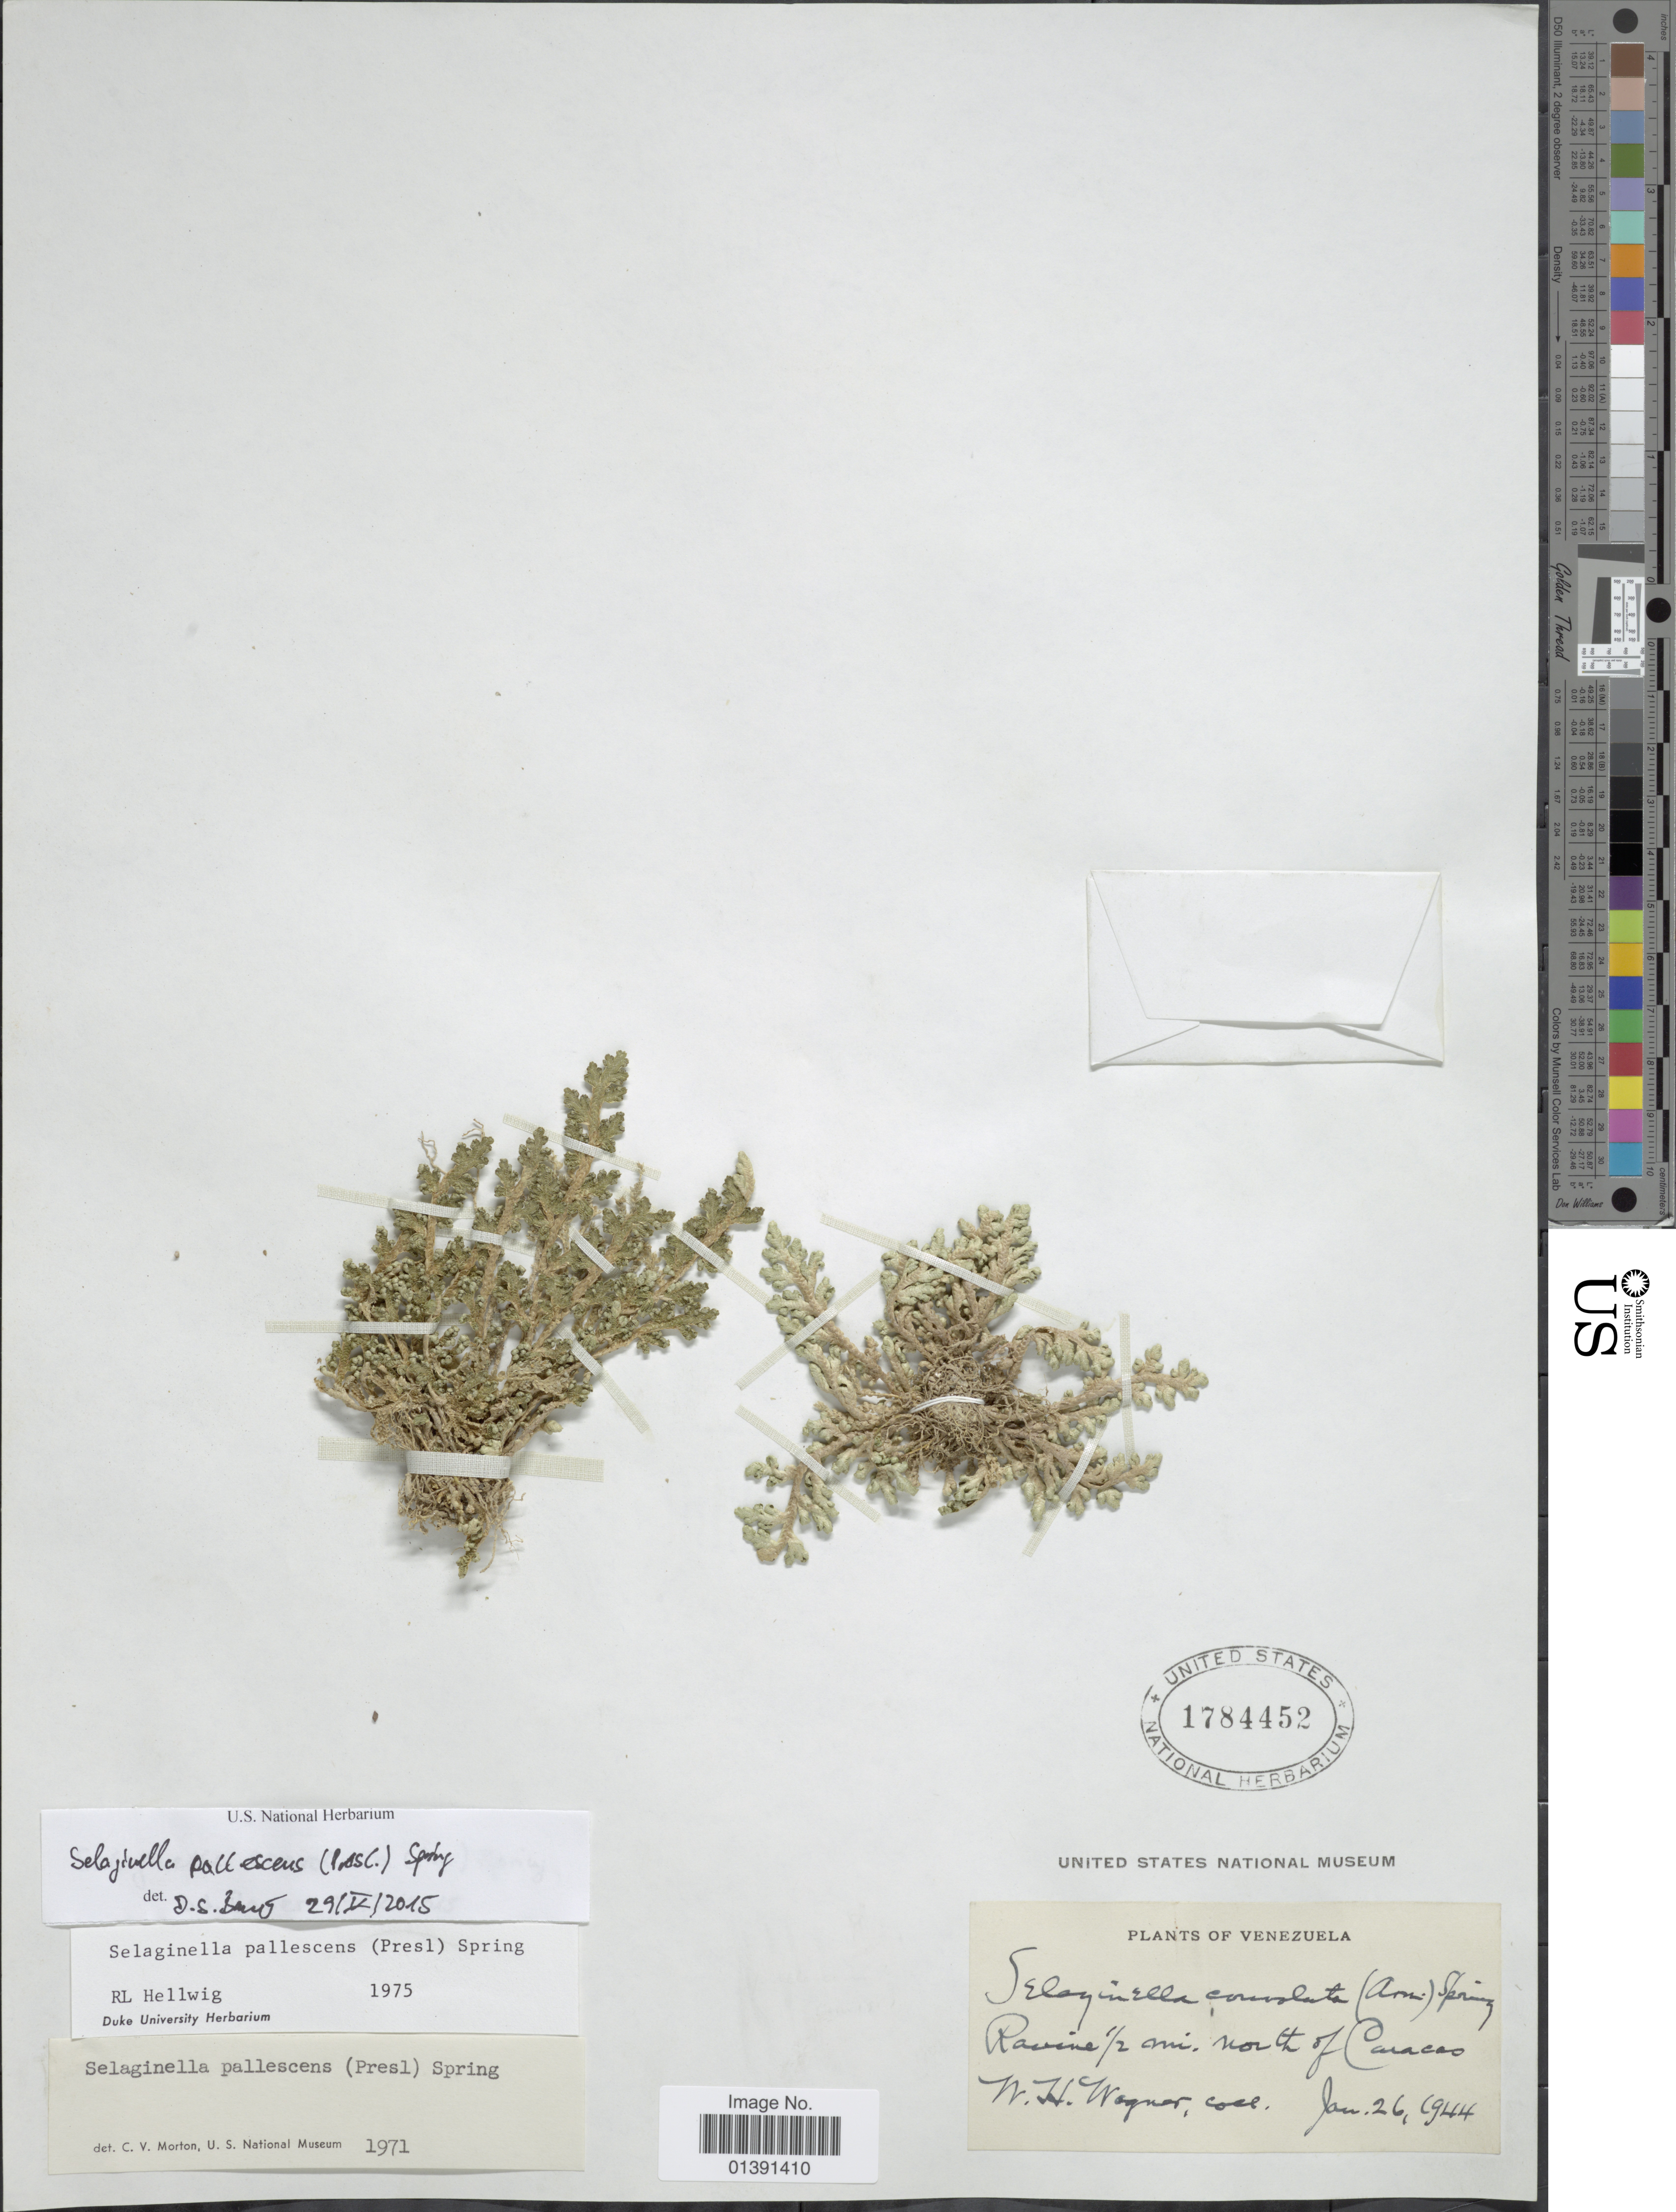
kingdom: Plantae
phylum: Tracheophyta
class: Lycopodiopsida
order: Selaginellales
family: Selaginellaceae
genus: Selaginella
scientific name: Selaginella pallescens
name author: (C. Presl) Spring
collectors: W. H. Wagner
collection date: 1944-01-26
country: Venezuela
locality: Ravine ½ mi. north of Caracas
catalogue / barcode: US 1784452